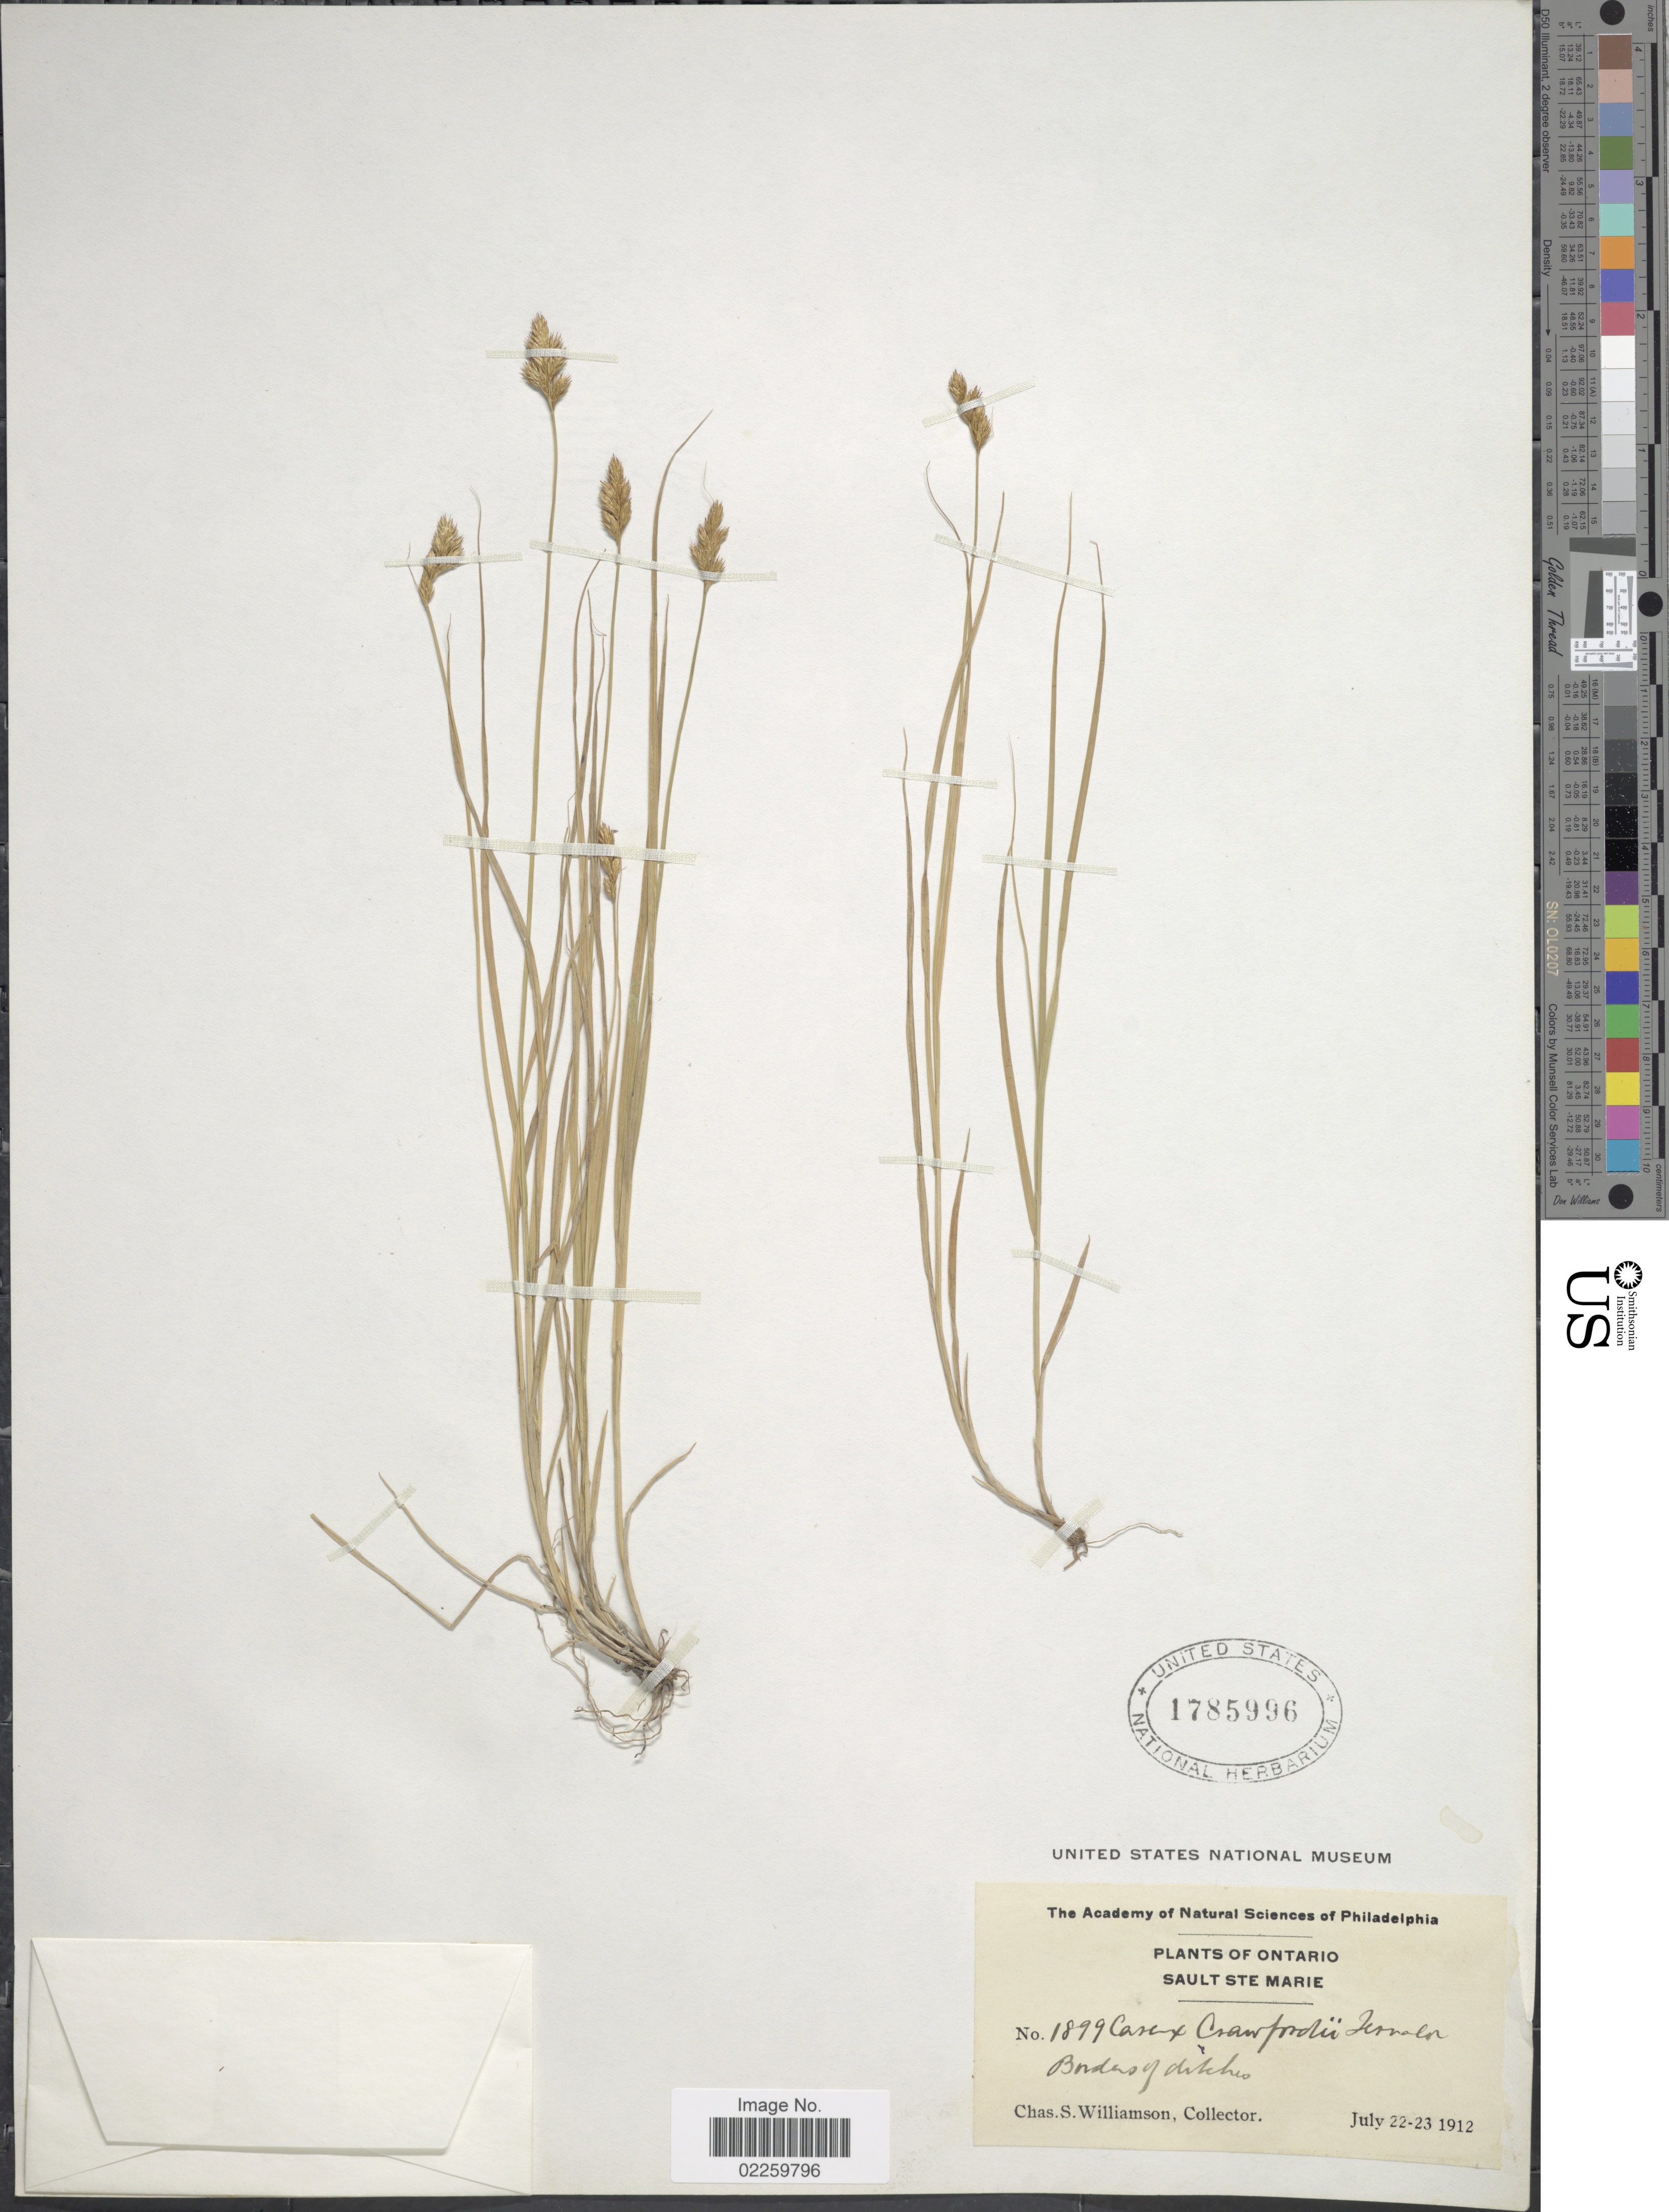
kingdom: Plantae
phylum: Tracheophyta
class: Liliopsida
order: Poales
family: Cyperaceae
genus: Carex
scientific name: Carex crawfordii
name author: Fernald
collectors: C. Williamson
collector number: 1899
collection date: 1912-07-22/1912-07-23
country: Canada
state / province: Ontario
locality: Sault Ste Marie, borders of ditches.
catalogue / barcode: US 1785996